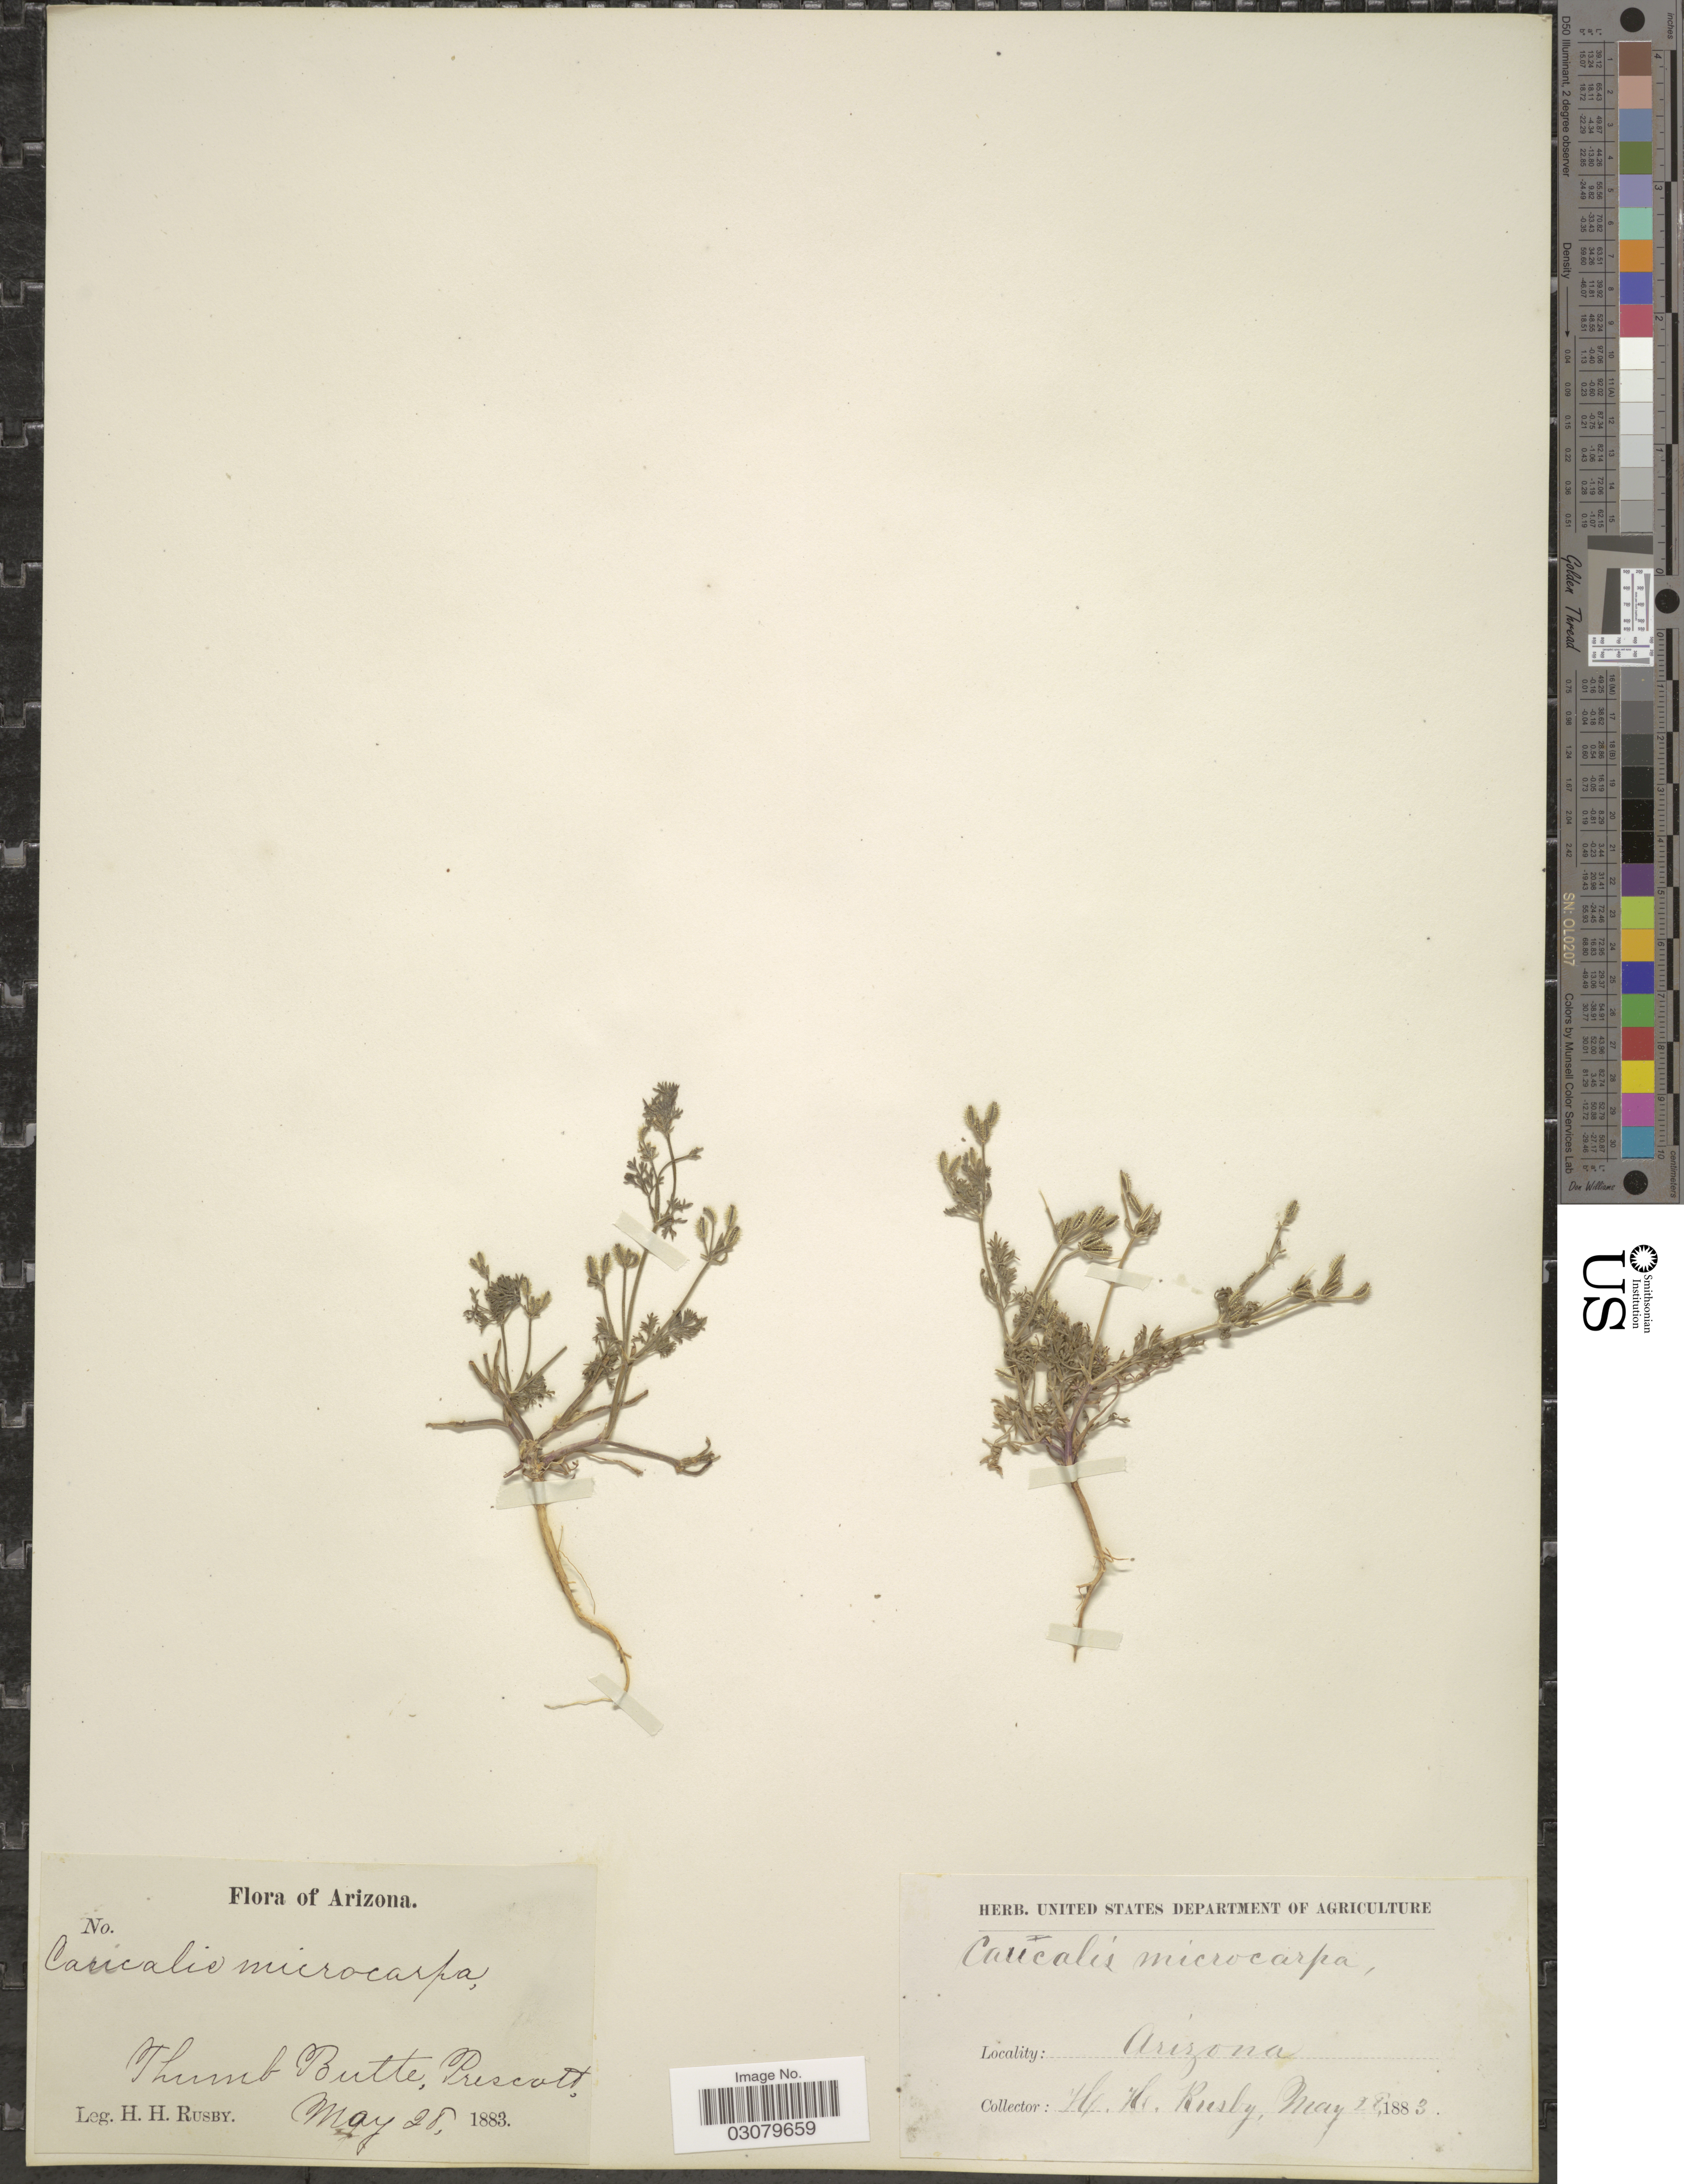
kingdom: Plantae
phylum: Tracheophyta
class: Magnoliopsida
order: Apiales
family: Apiaceae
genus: Caucalis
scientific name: Caucalis microcarpa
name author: Hook. & Arn.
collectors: H. H. Rusby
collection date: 1883-05-28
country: United States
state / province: Arizona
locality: Thumb Butte, Prescott.